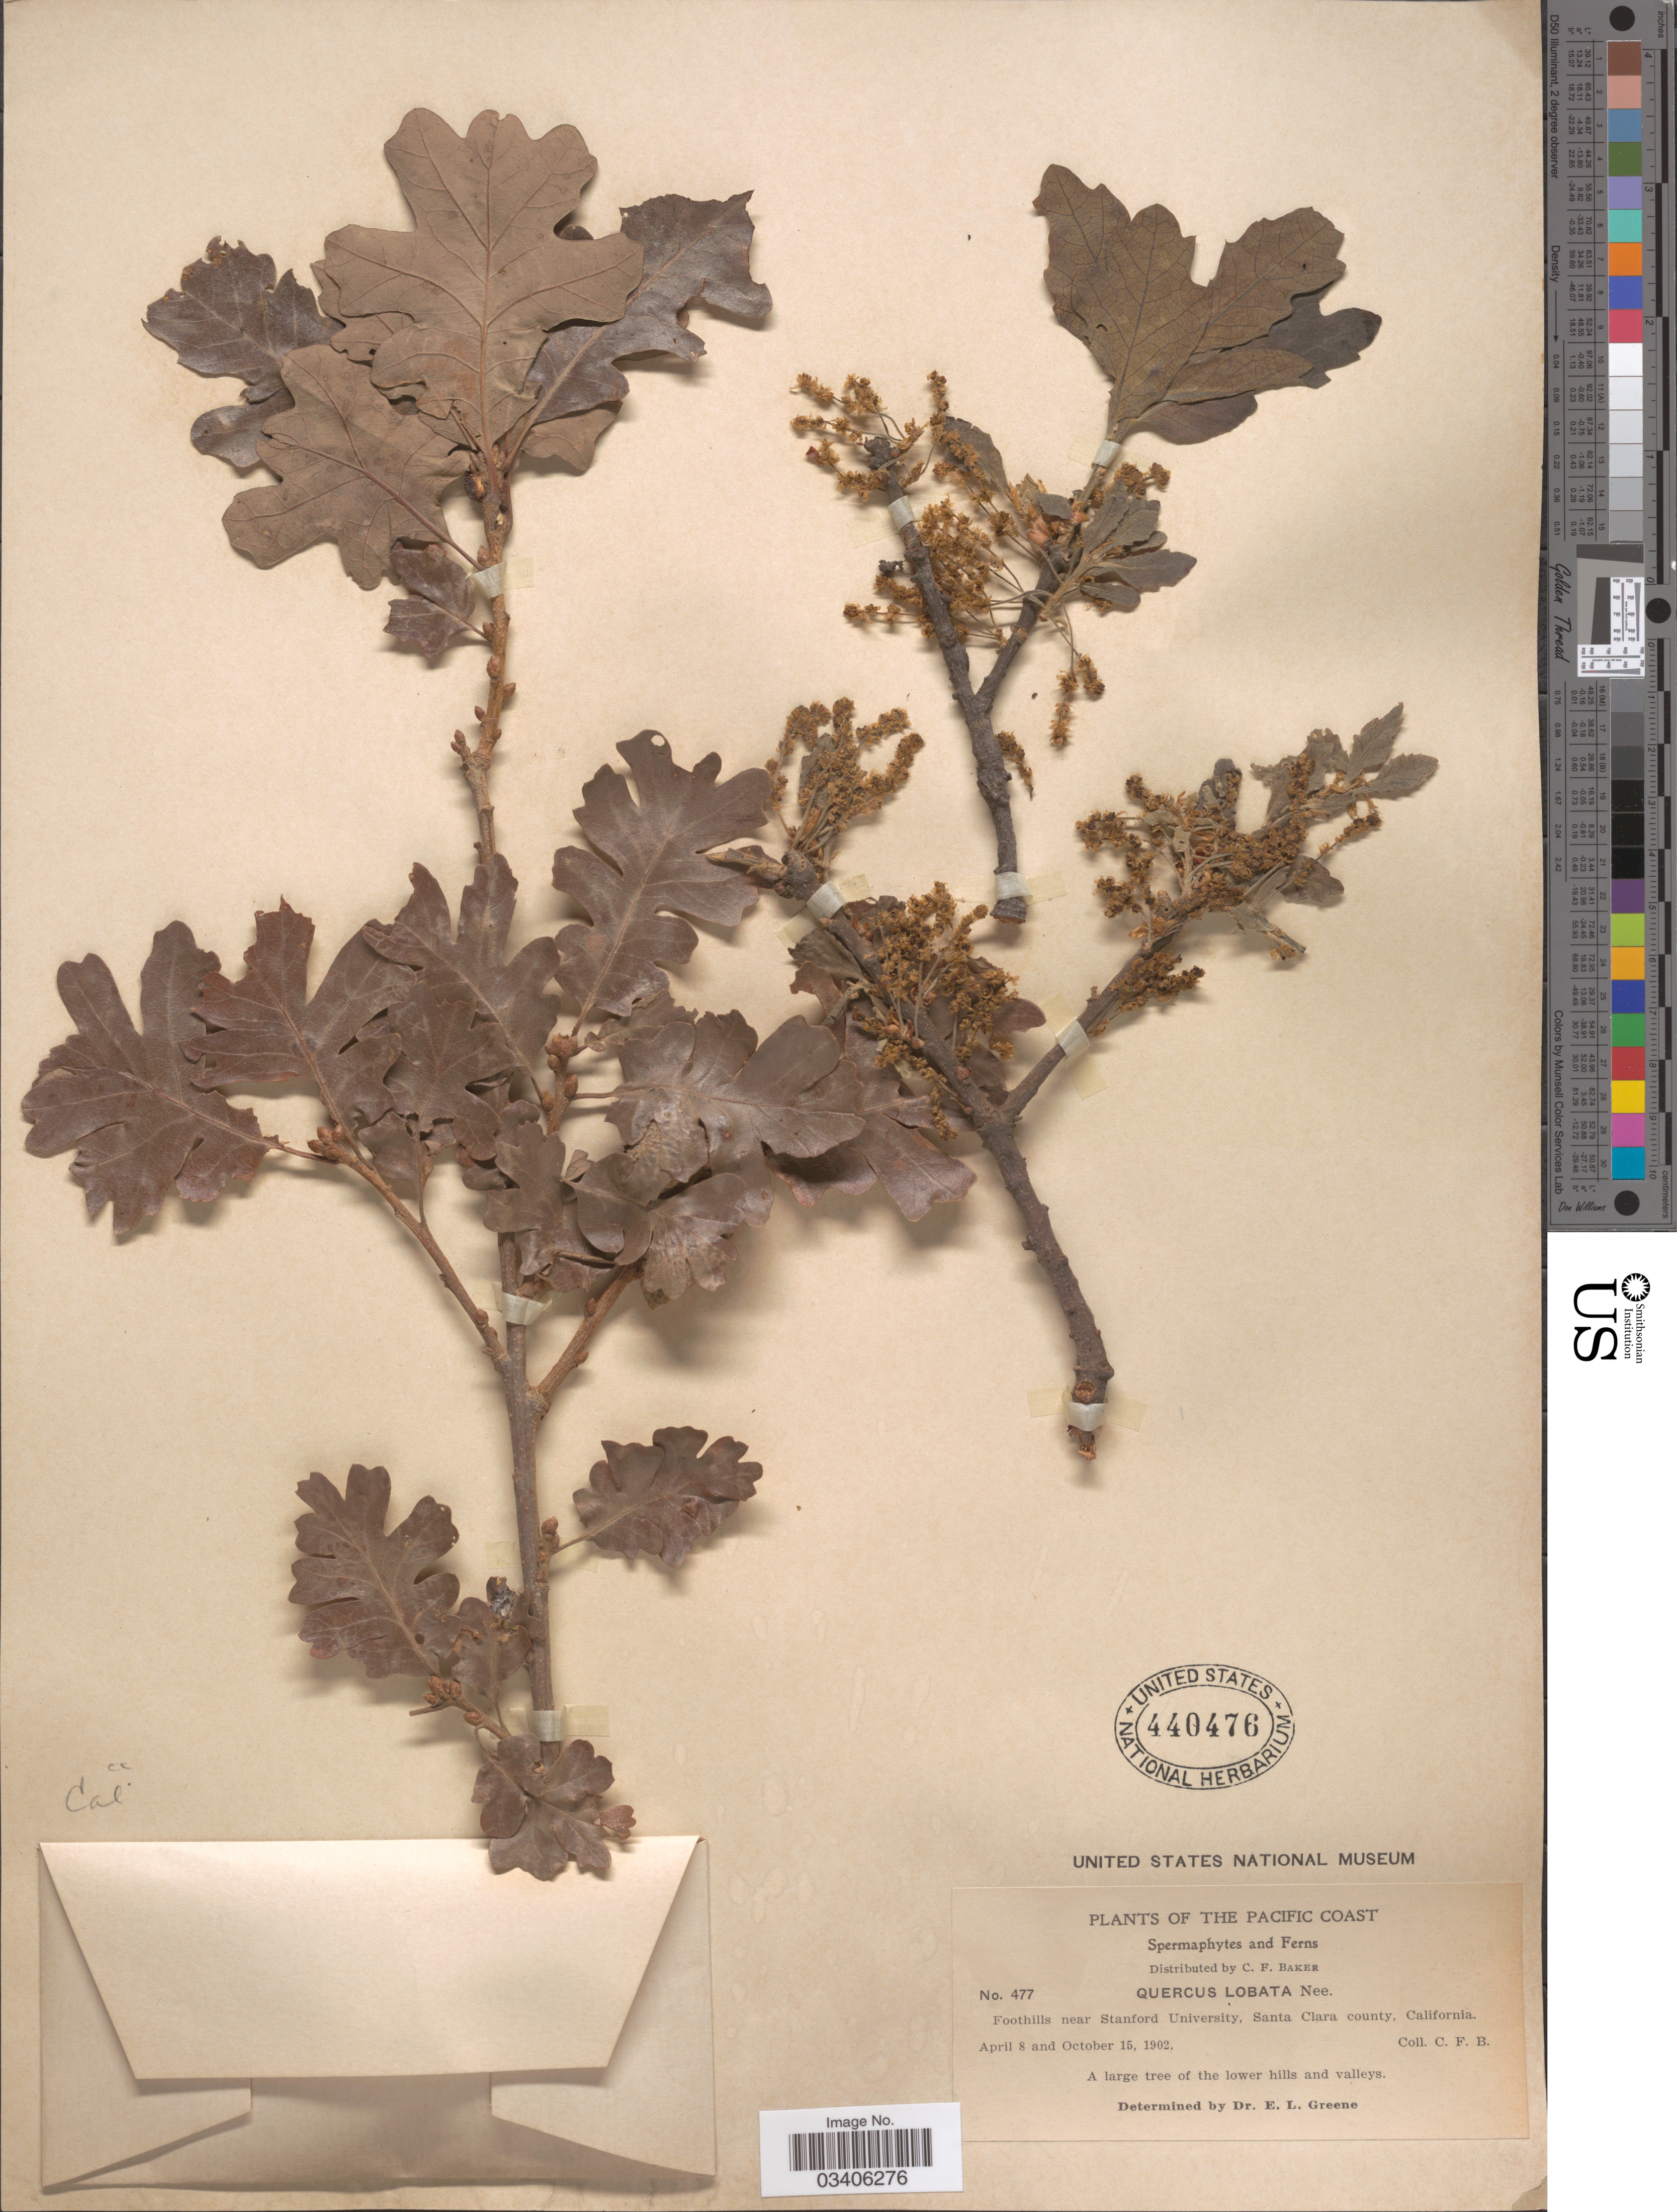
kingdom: Plantae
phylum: Tracheophyta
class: Magnoliopsida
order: Fagales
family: Fagaceae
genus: Quercus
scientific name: Quercus lobata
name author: Née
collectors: C. F. Baker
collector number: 477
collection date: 1902-04-08/1902-10-15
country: United States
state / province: California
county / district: Santa Clara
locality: The Pacific Coast. Foothills near Stanford University, Santa Clara county.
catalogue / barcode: US 440476